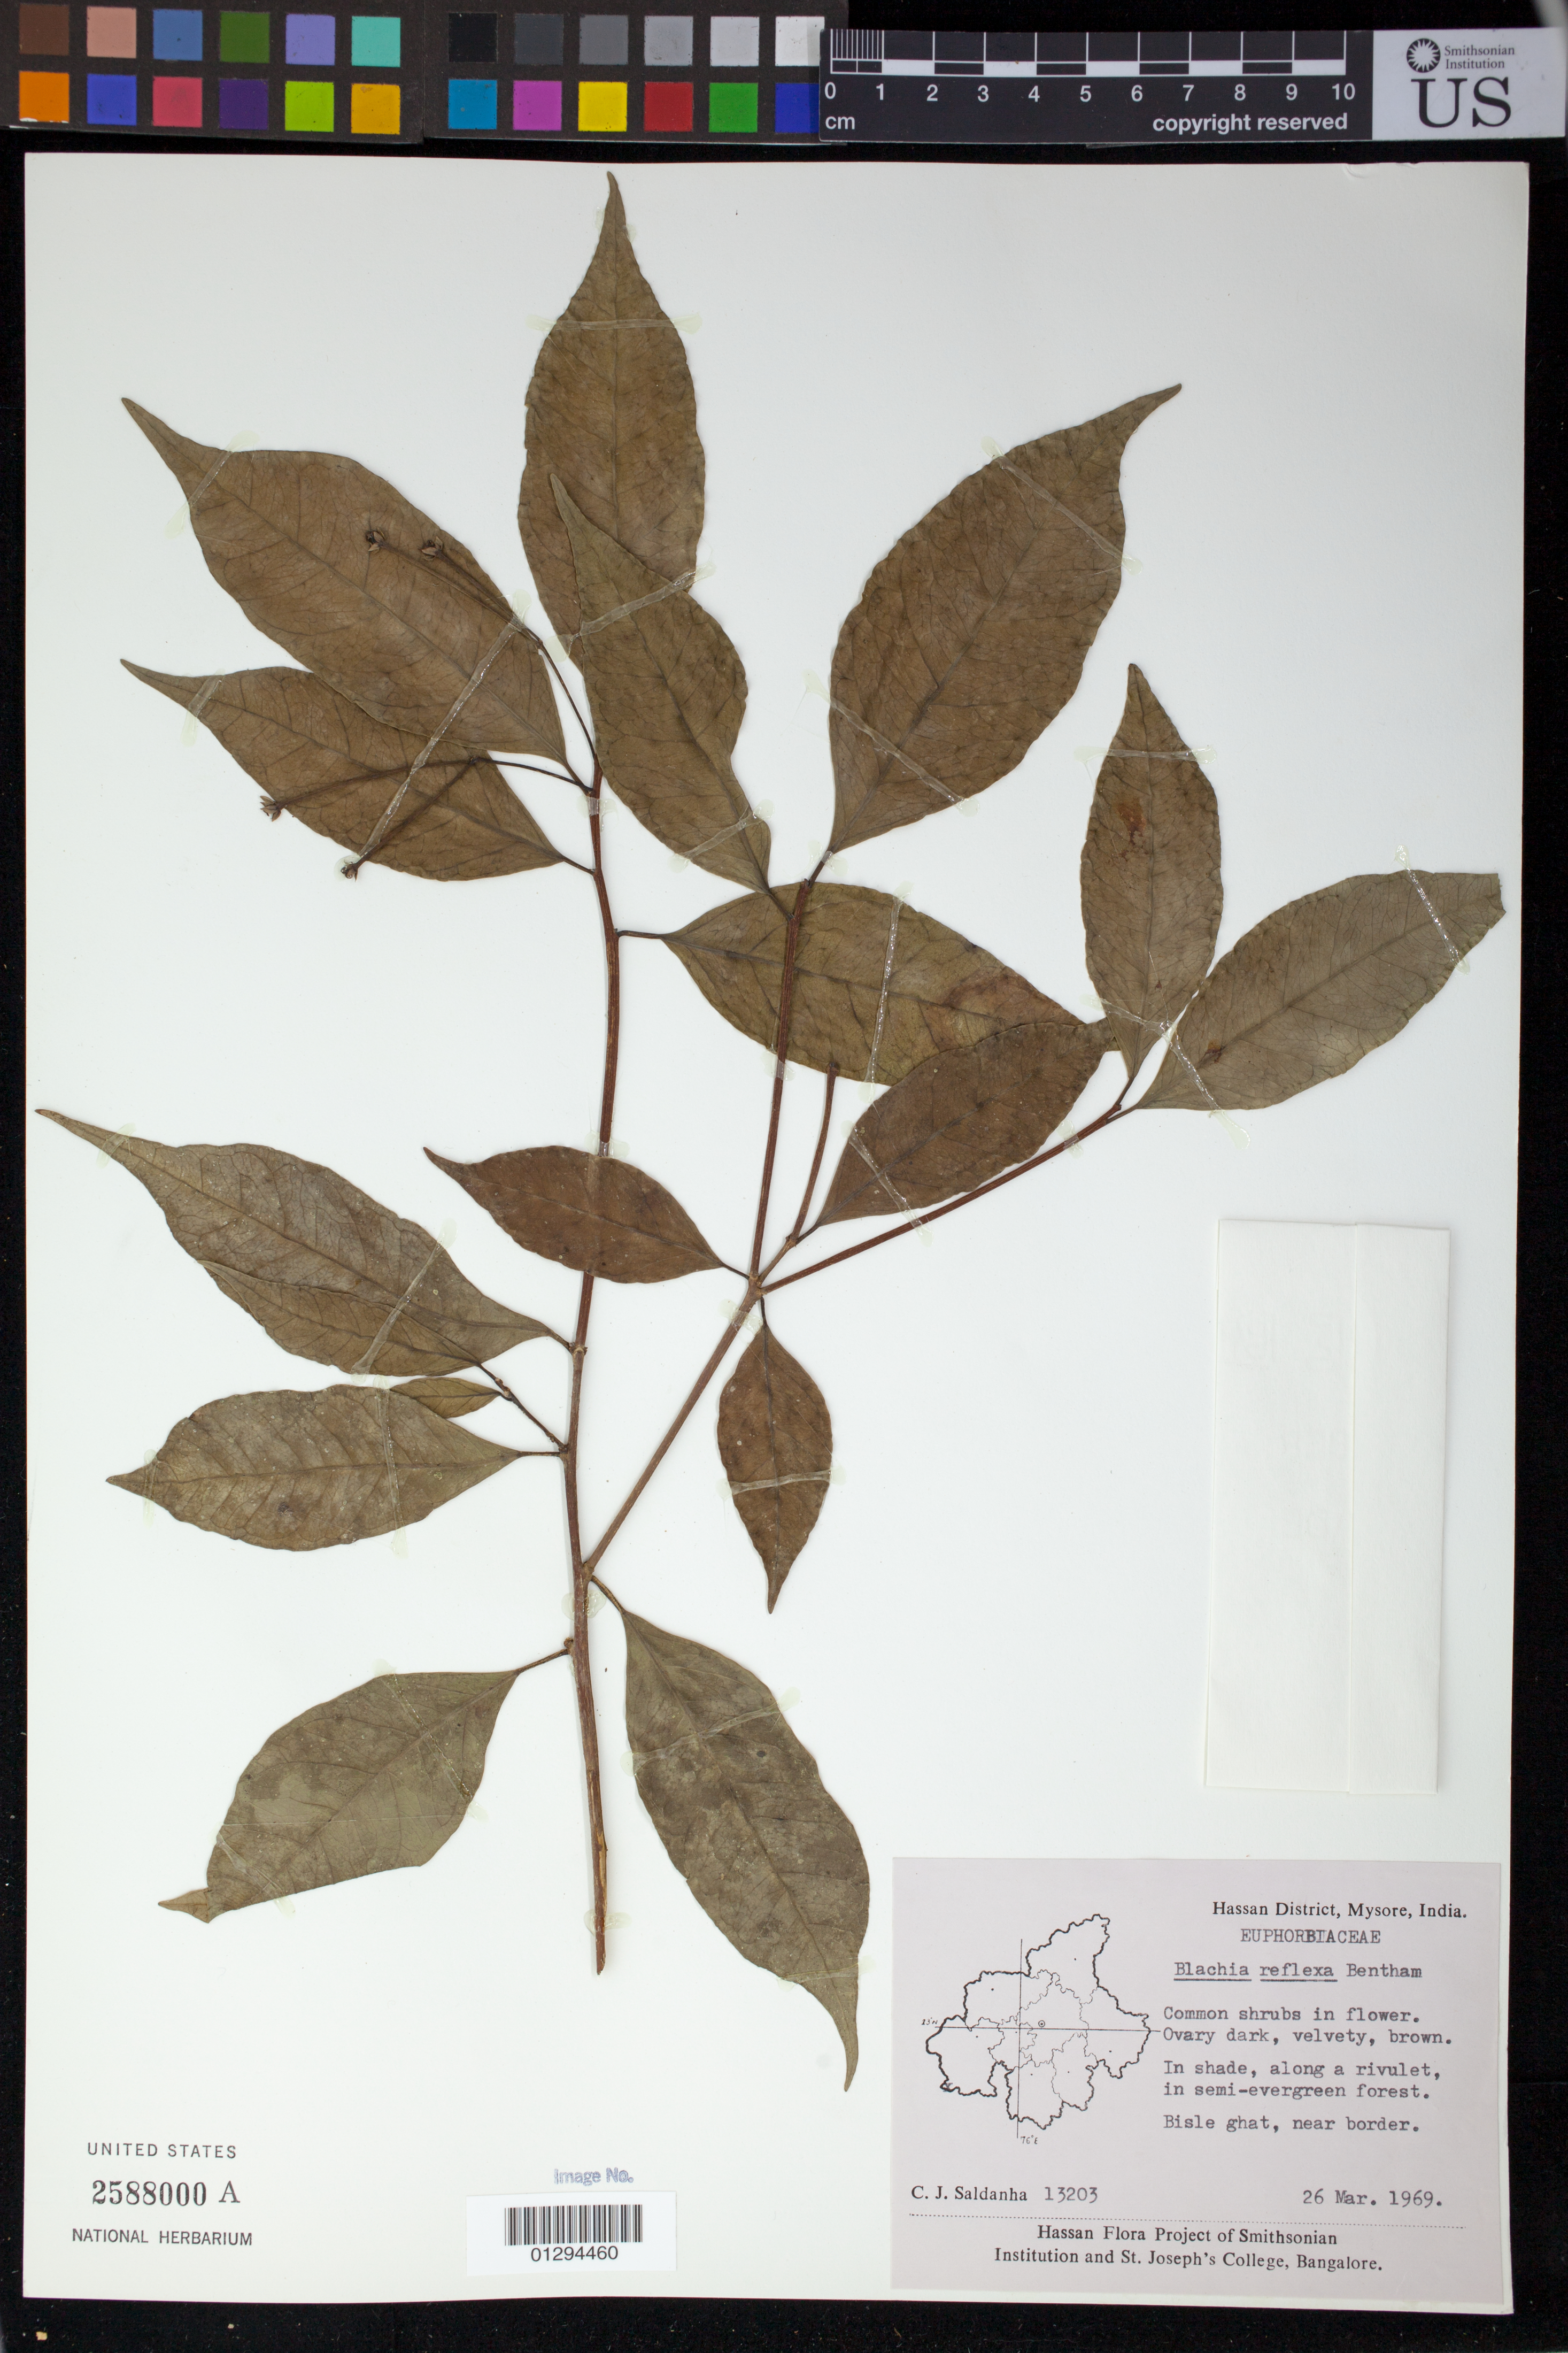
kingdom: Plantae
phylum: Tracheophyta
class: Magnoliopsida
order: Malpighiales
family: Euphorbiaceae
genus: Blachia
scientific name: Blachia reflexa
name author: Benth.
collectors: C. J. Saldanha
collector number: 13203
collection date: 1969-03-26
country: India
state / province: Karnataka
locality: Bisle ghat, near border.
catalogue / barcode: US 2588000A